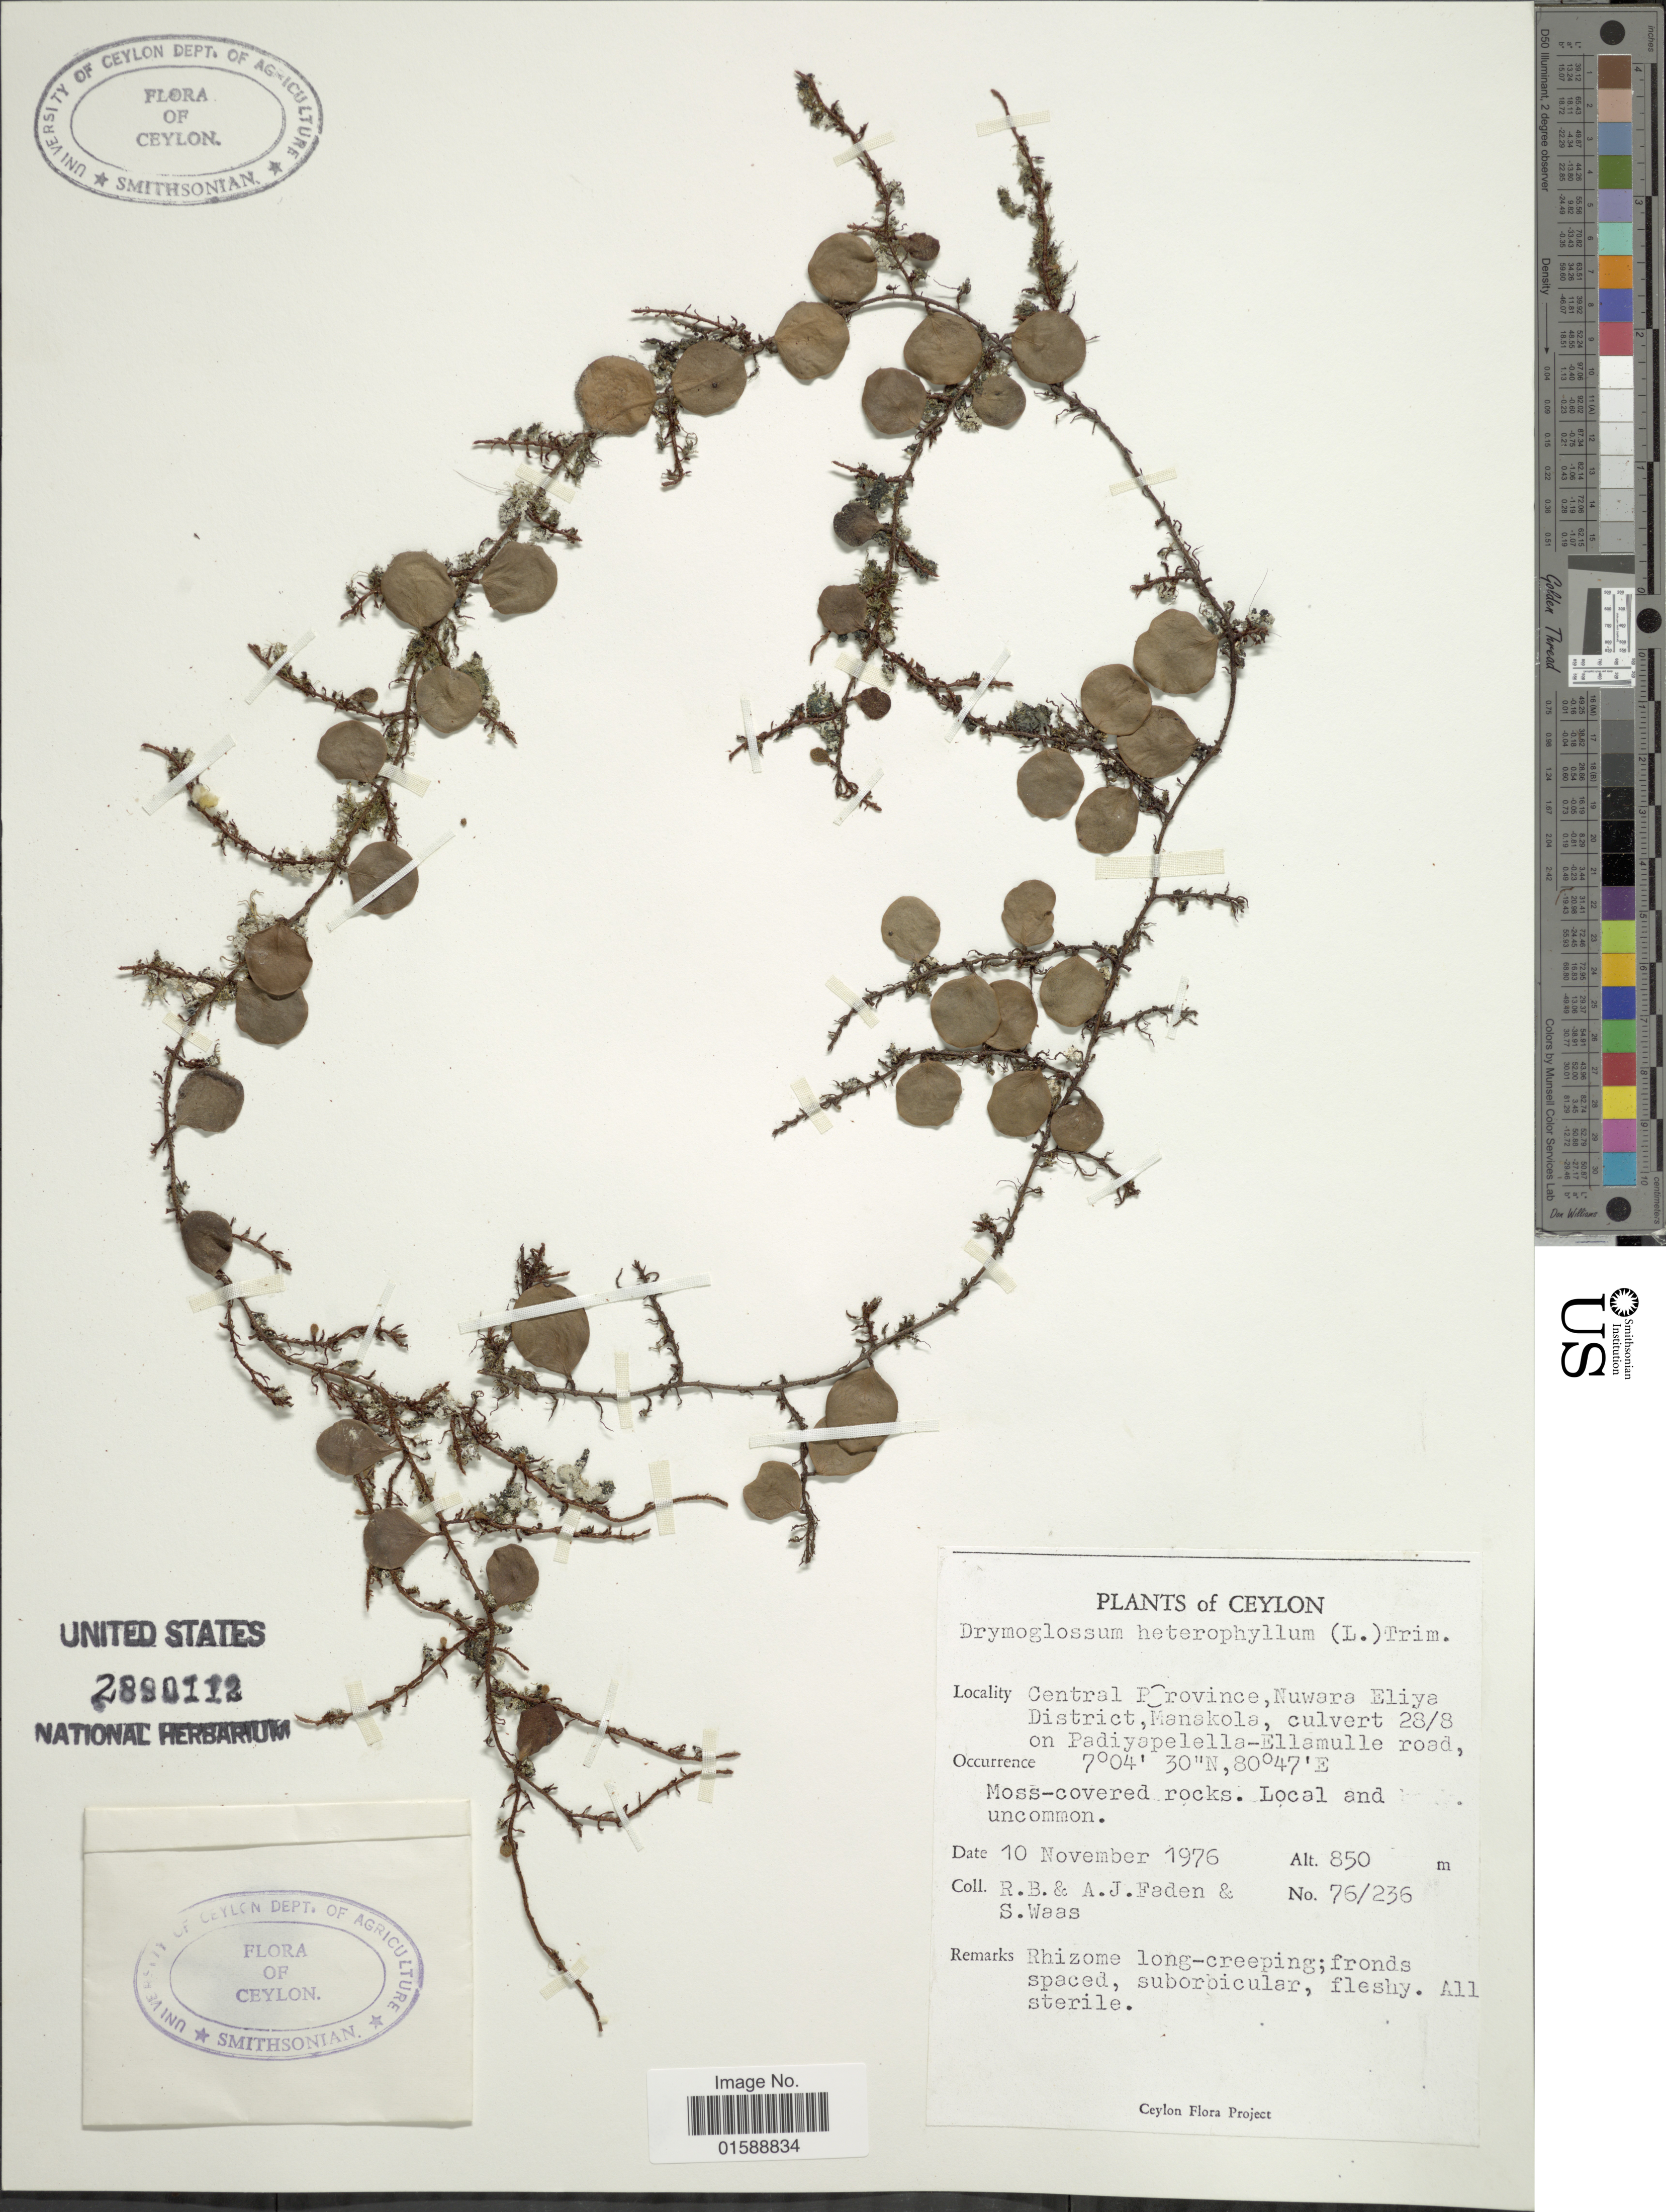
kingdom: Plantae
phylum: Tracheophyta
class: Polypodiopsida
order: Polypodiales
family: Polypodiaceae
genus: Pyrrosia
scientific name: Pyrrosia heterophylla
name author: (L.) M.G. Price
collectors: R. B. Faden, A. J. Faden & S. Waas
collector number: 76/236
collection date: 1976-11-10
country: Sri Lanka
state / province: Central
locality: Ceylon. Nuwara Eliya District, Manakola, culvert 28/8 on Padiyapelella-Ellamulle road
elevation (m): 850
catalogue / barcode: US 2880112